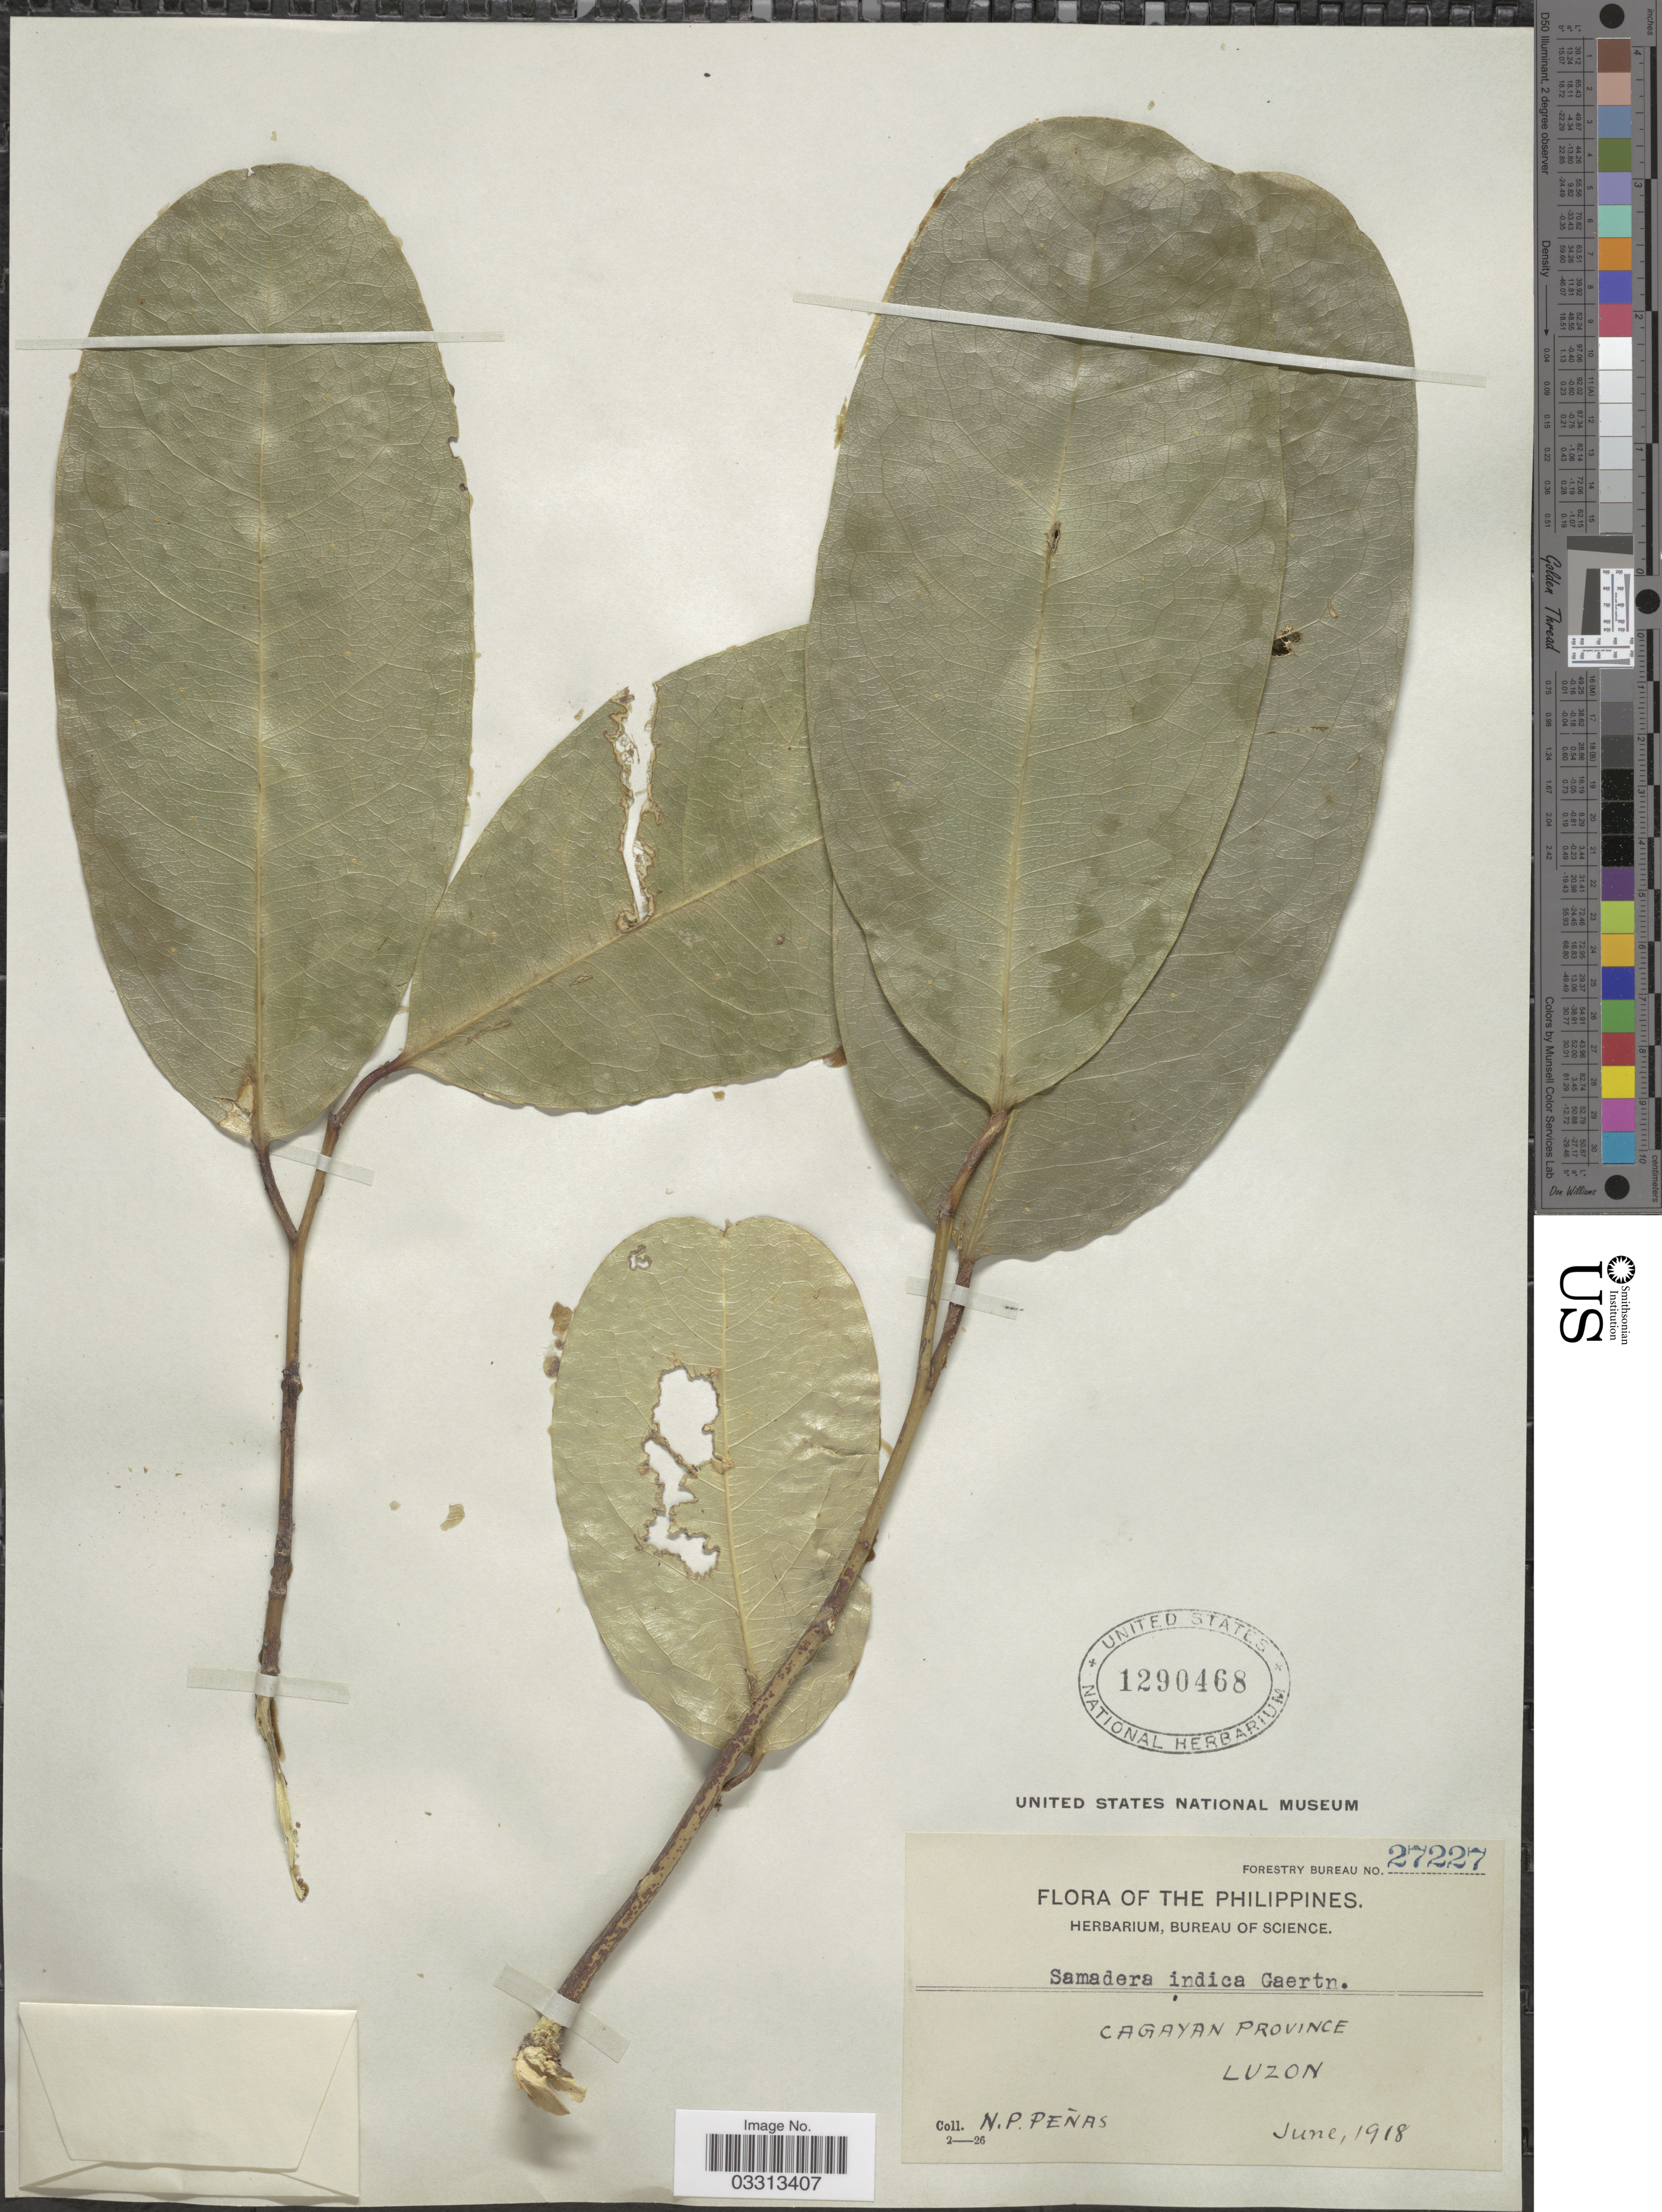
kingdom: Plantae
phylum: Tracheophyta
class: Magnoliopsida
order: Sapindales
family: Simaroubaceae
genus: Samadera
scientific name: Samadera indica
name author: Gaertn.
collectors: N. Penas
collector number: Forestry Bureau 27227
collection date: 1918-06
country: Philippines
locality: Cagayan Province. Luzon.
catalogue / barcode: US 1290468